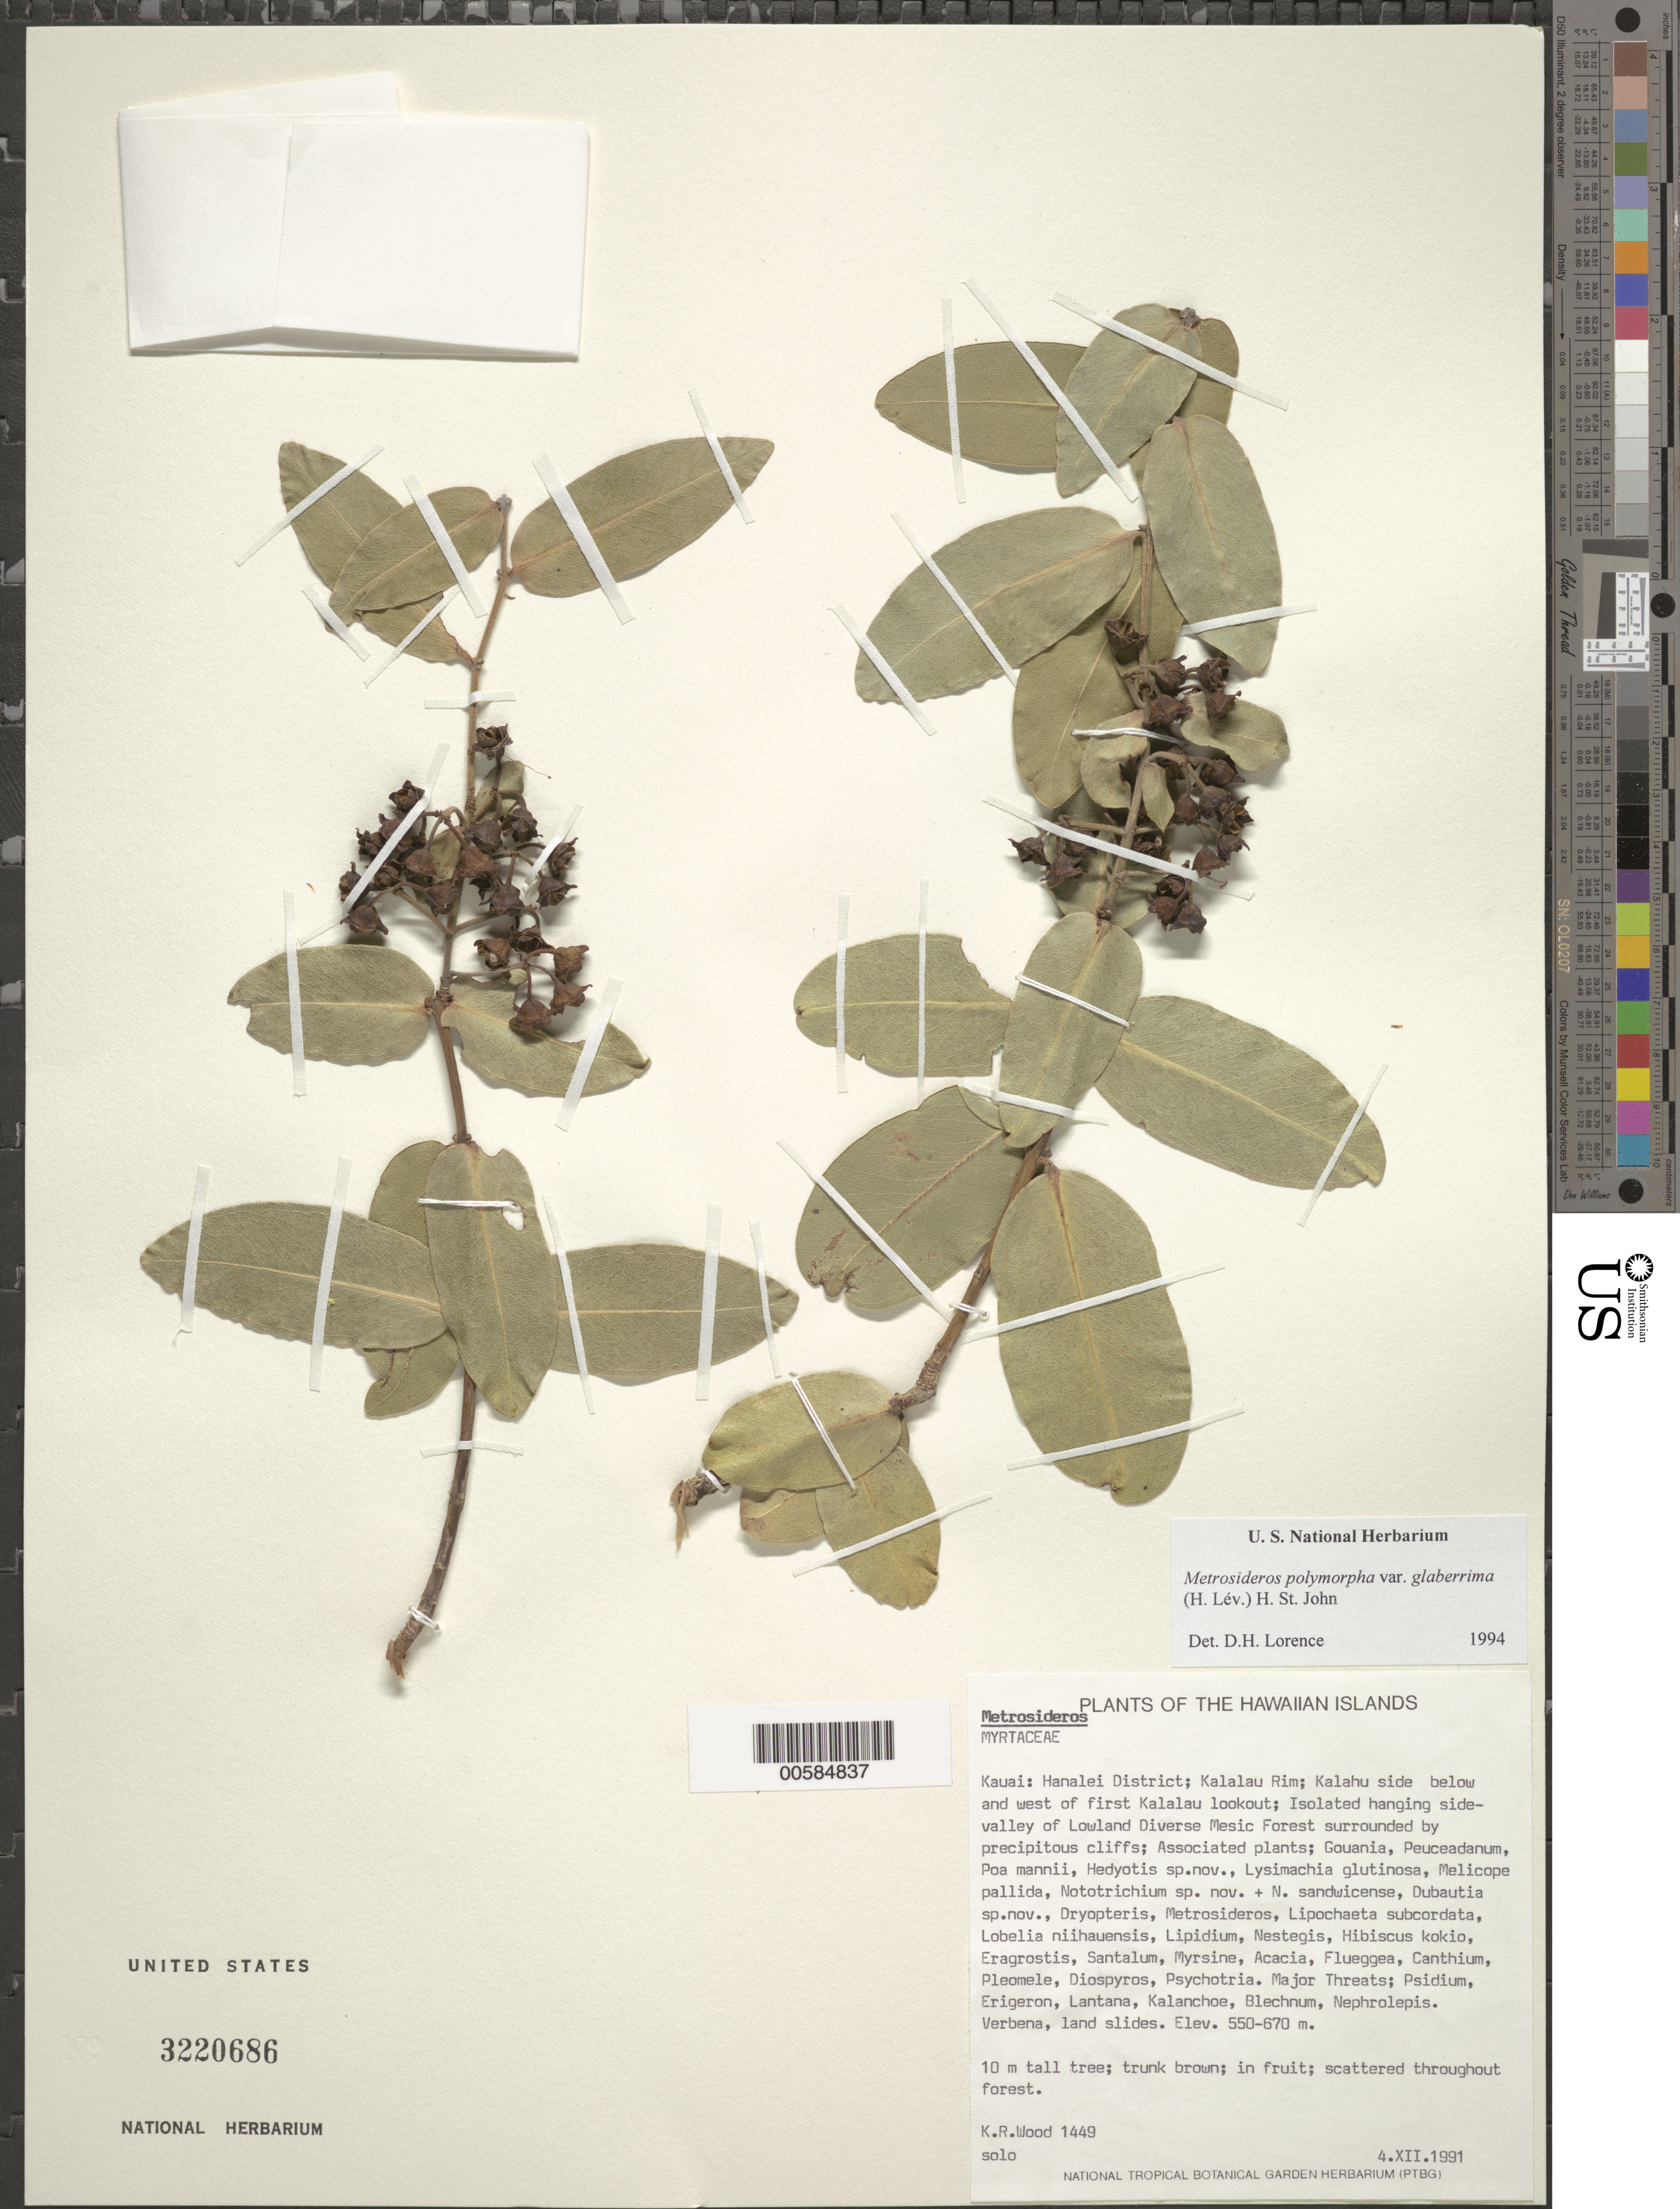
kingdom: Plantae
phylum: Tracheophyta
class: Magnoliopsida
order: Myrtales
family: Myrtaceae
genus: Metrosideros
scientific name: Metrosideros polymorpha var. glaberrima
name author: (H. Lév.) H. St. John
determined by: Lorence, David H., (PTBG), National Tropical Botanical Garden (UNITED STATES)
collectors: K. R. Wood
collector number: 1449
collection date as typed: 4 Dec 1991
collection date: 1991-12-04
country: United States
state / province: Hawaii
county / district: Kauai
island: Kaua'i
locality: Hanalei Dist; Kalalau Rim; Kalahu side below and W of first Kalalau lookout.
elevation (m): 550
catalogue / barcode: US 3220686